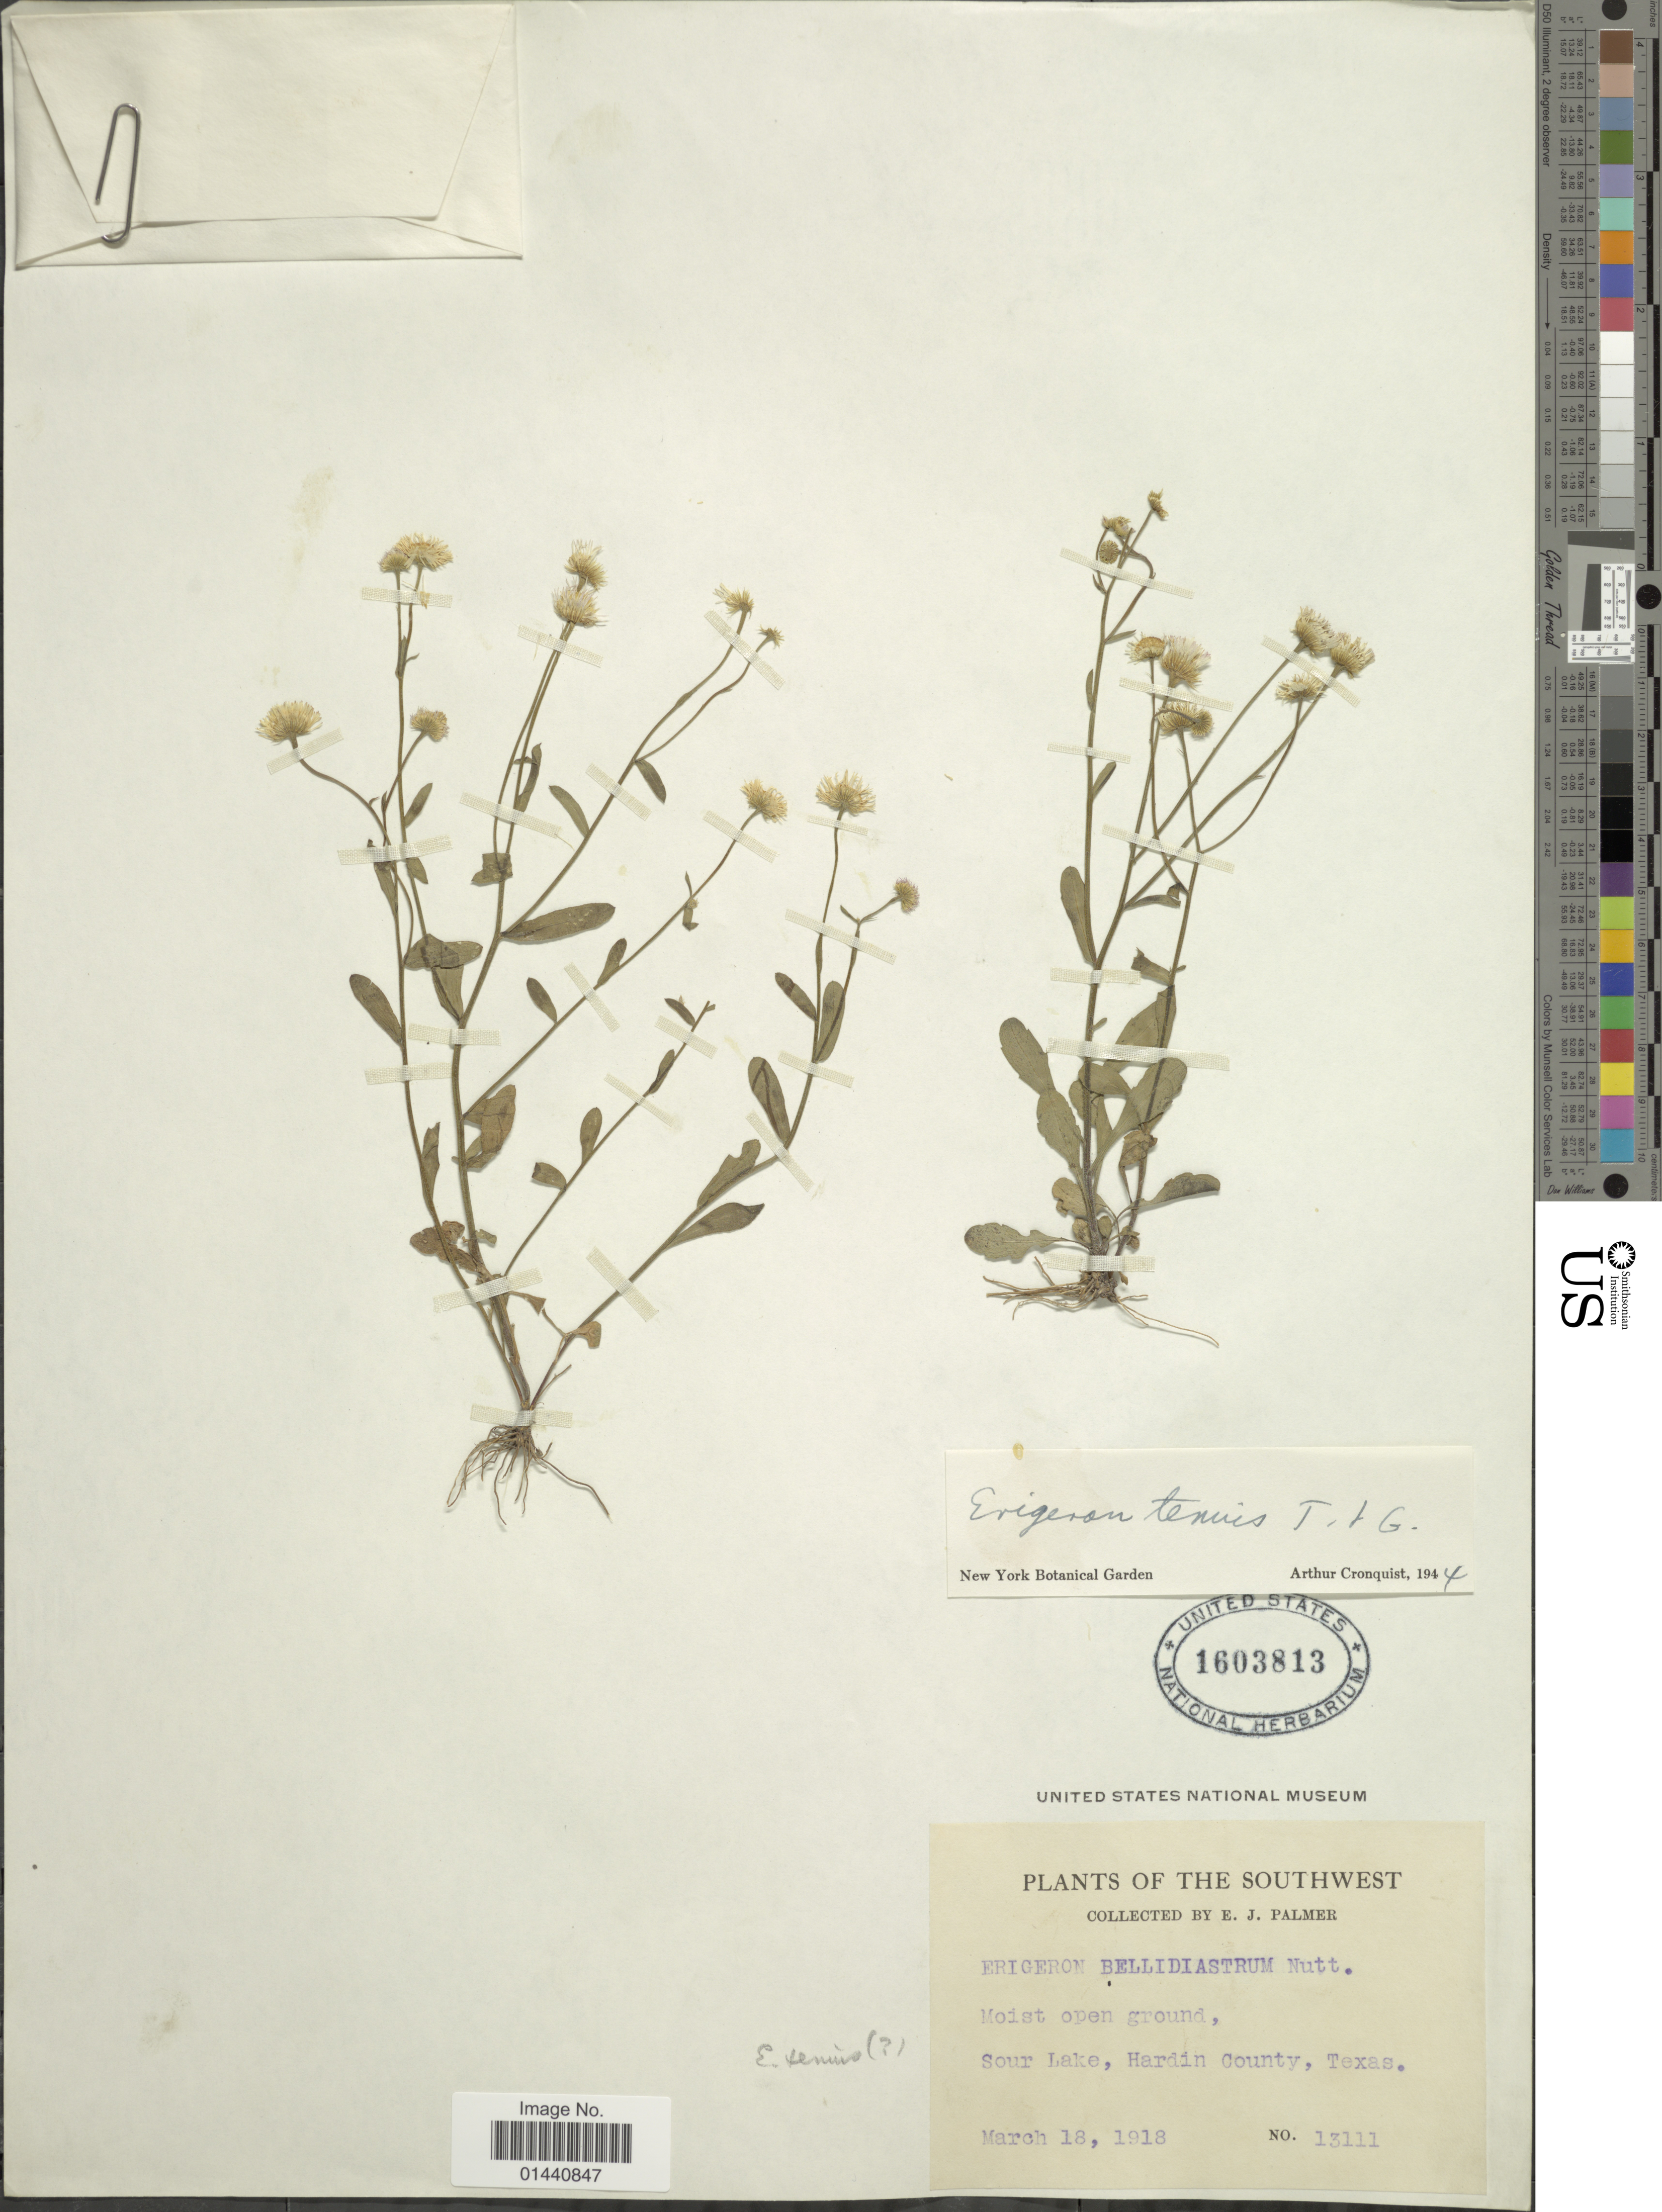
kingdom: Plantae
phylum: Tracheophyta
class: Magnoliopsida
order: Asterales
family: Asteraceae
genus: Erigeron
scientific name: Erigeron tenuis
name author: Torr. & A. Gray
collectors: E. J. Palmer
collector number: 13111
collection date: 1918-03-18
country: United States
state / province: Texas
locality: The Southwest. Sour Lake, Hardin County.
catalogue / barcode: US 1603813